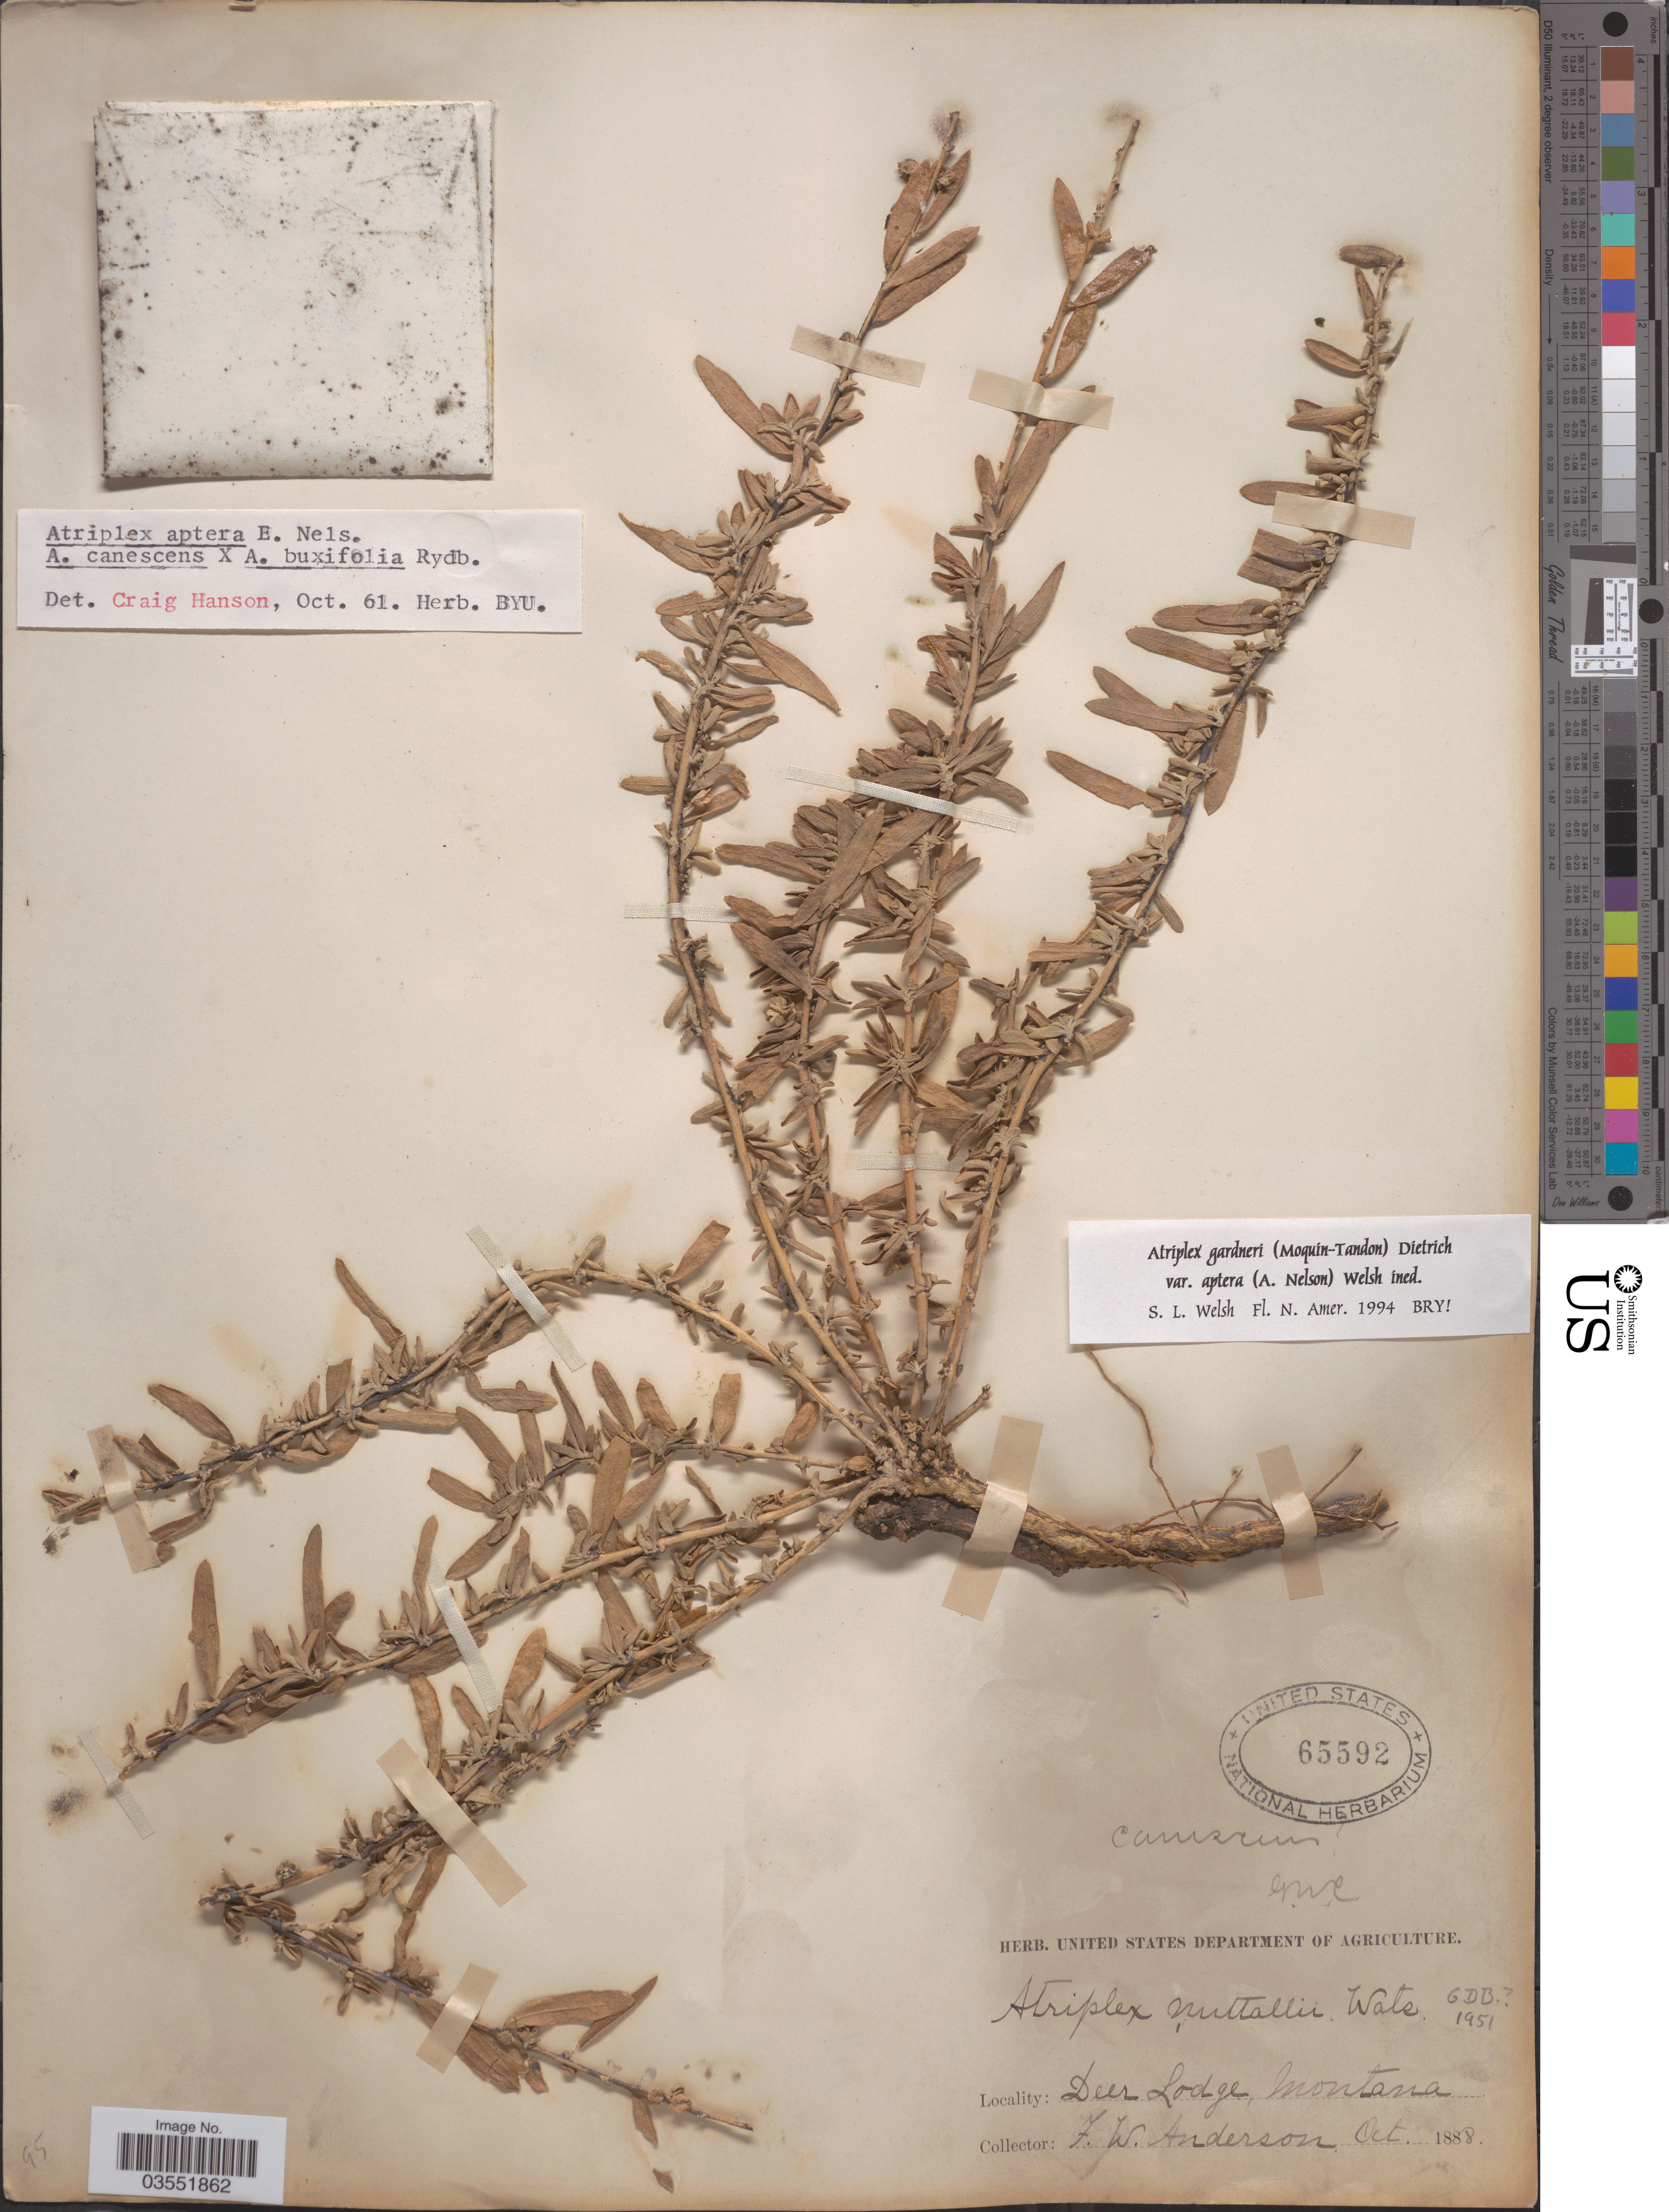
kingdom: Plantae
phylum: Tracheophyta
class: Magnoliopsida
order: Caryophyllales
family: Amaranthaceae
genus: Atriplex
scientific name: Atriplex gardneri var. gardneri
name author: (Moq.) D. Dietr.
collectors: F. W. Anderson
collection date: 1888-10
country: United States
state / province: Montana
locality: Deer Lodge.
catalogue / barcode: US 65592